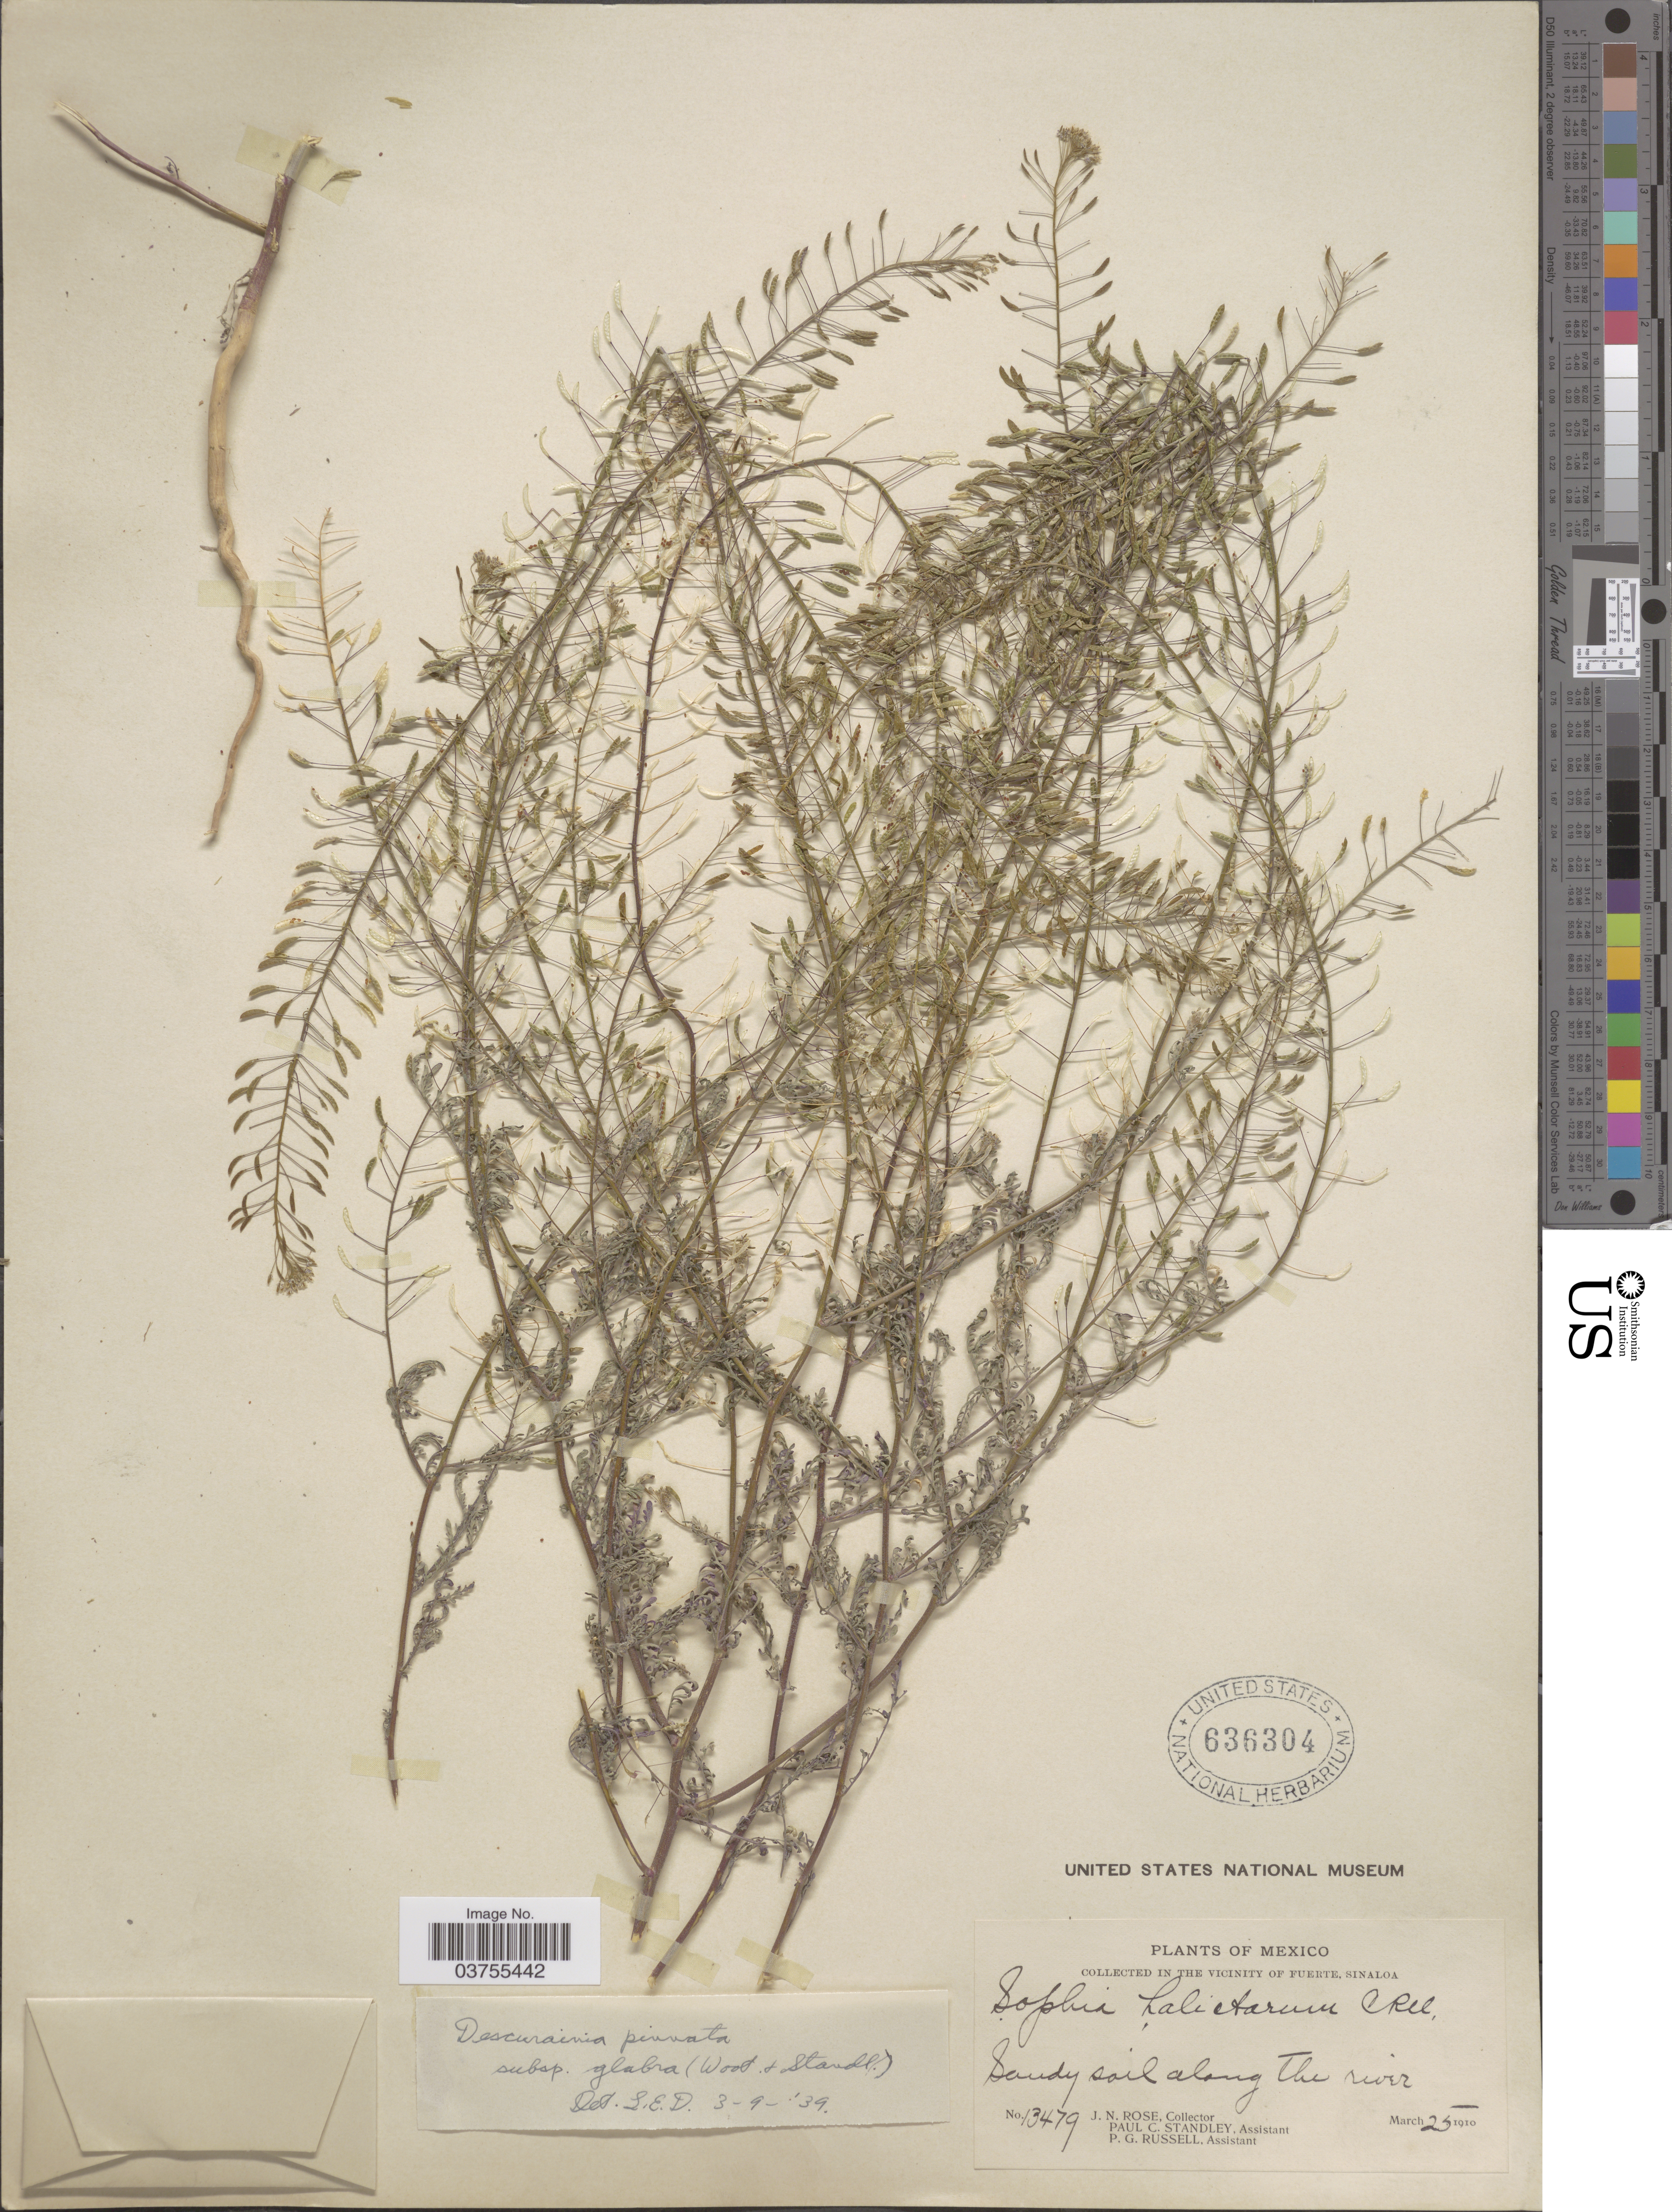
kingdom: Plantae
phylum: Tracheophyta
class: Magnoliopsida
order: Brassicales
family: Brassicaceae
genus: Descurainia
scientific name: Descurainia pinnata subsp. glabra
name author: (Wooton & Standl.) Detling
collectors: J. N. Rose, P. C. Standley & P. G. Russell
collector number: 13479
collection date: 1910-03-25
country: Mexico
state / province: Sinaloa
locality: The vicinity of Fuerte. Sandy soil along The river.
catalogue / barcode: US 636304